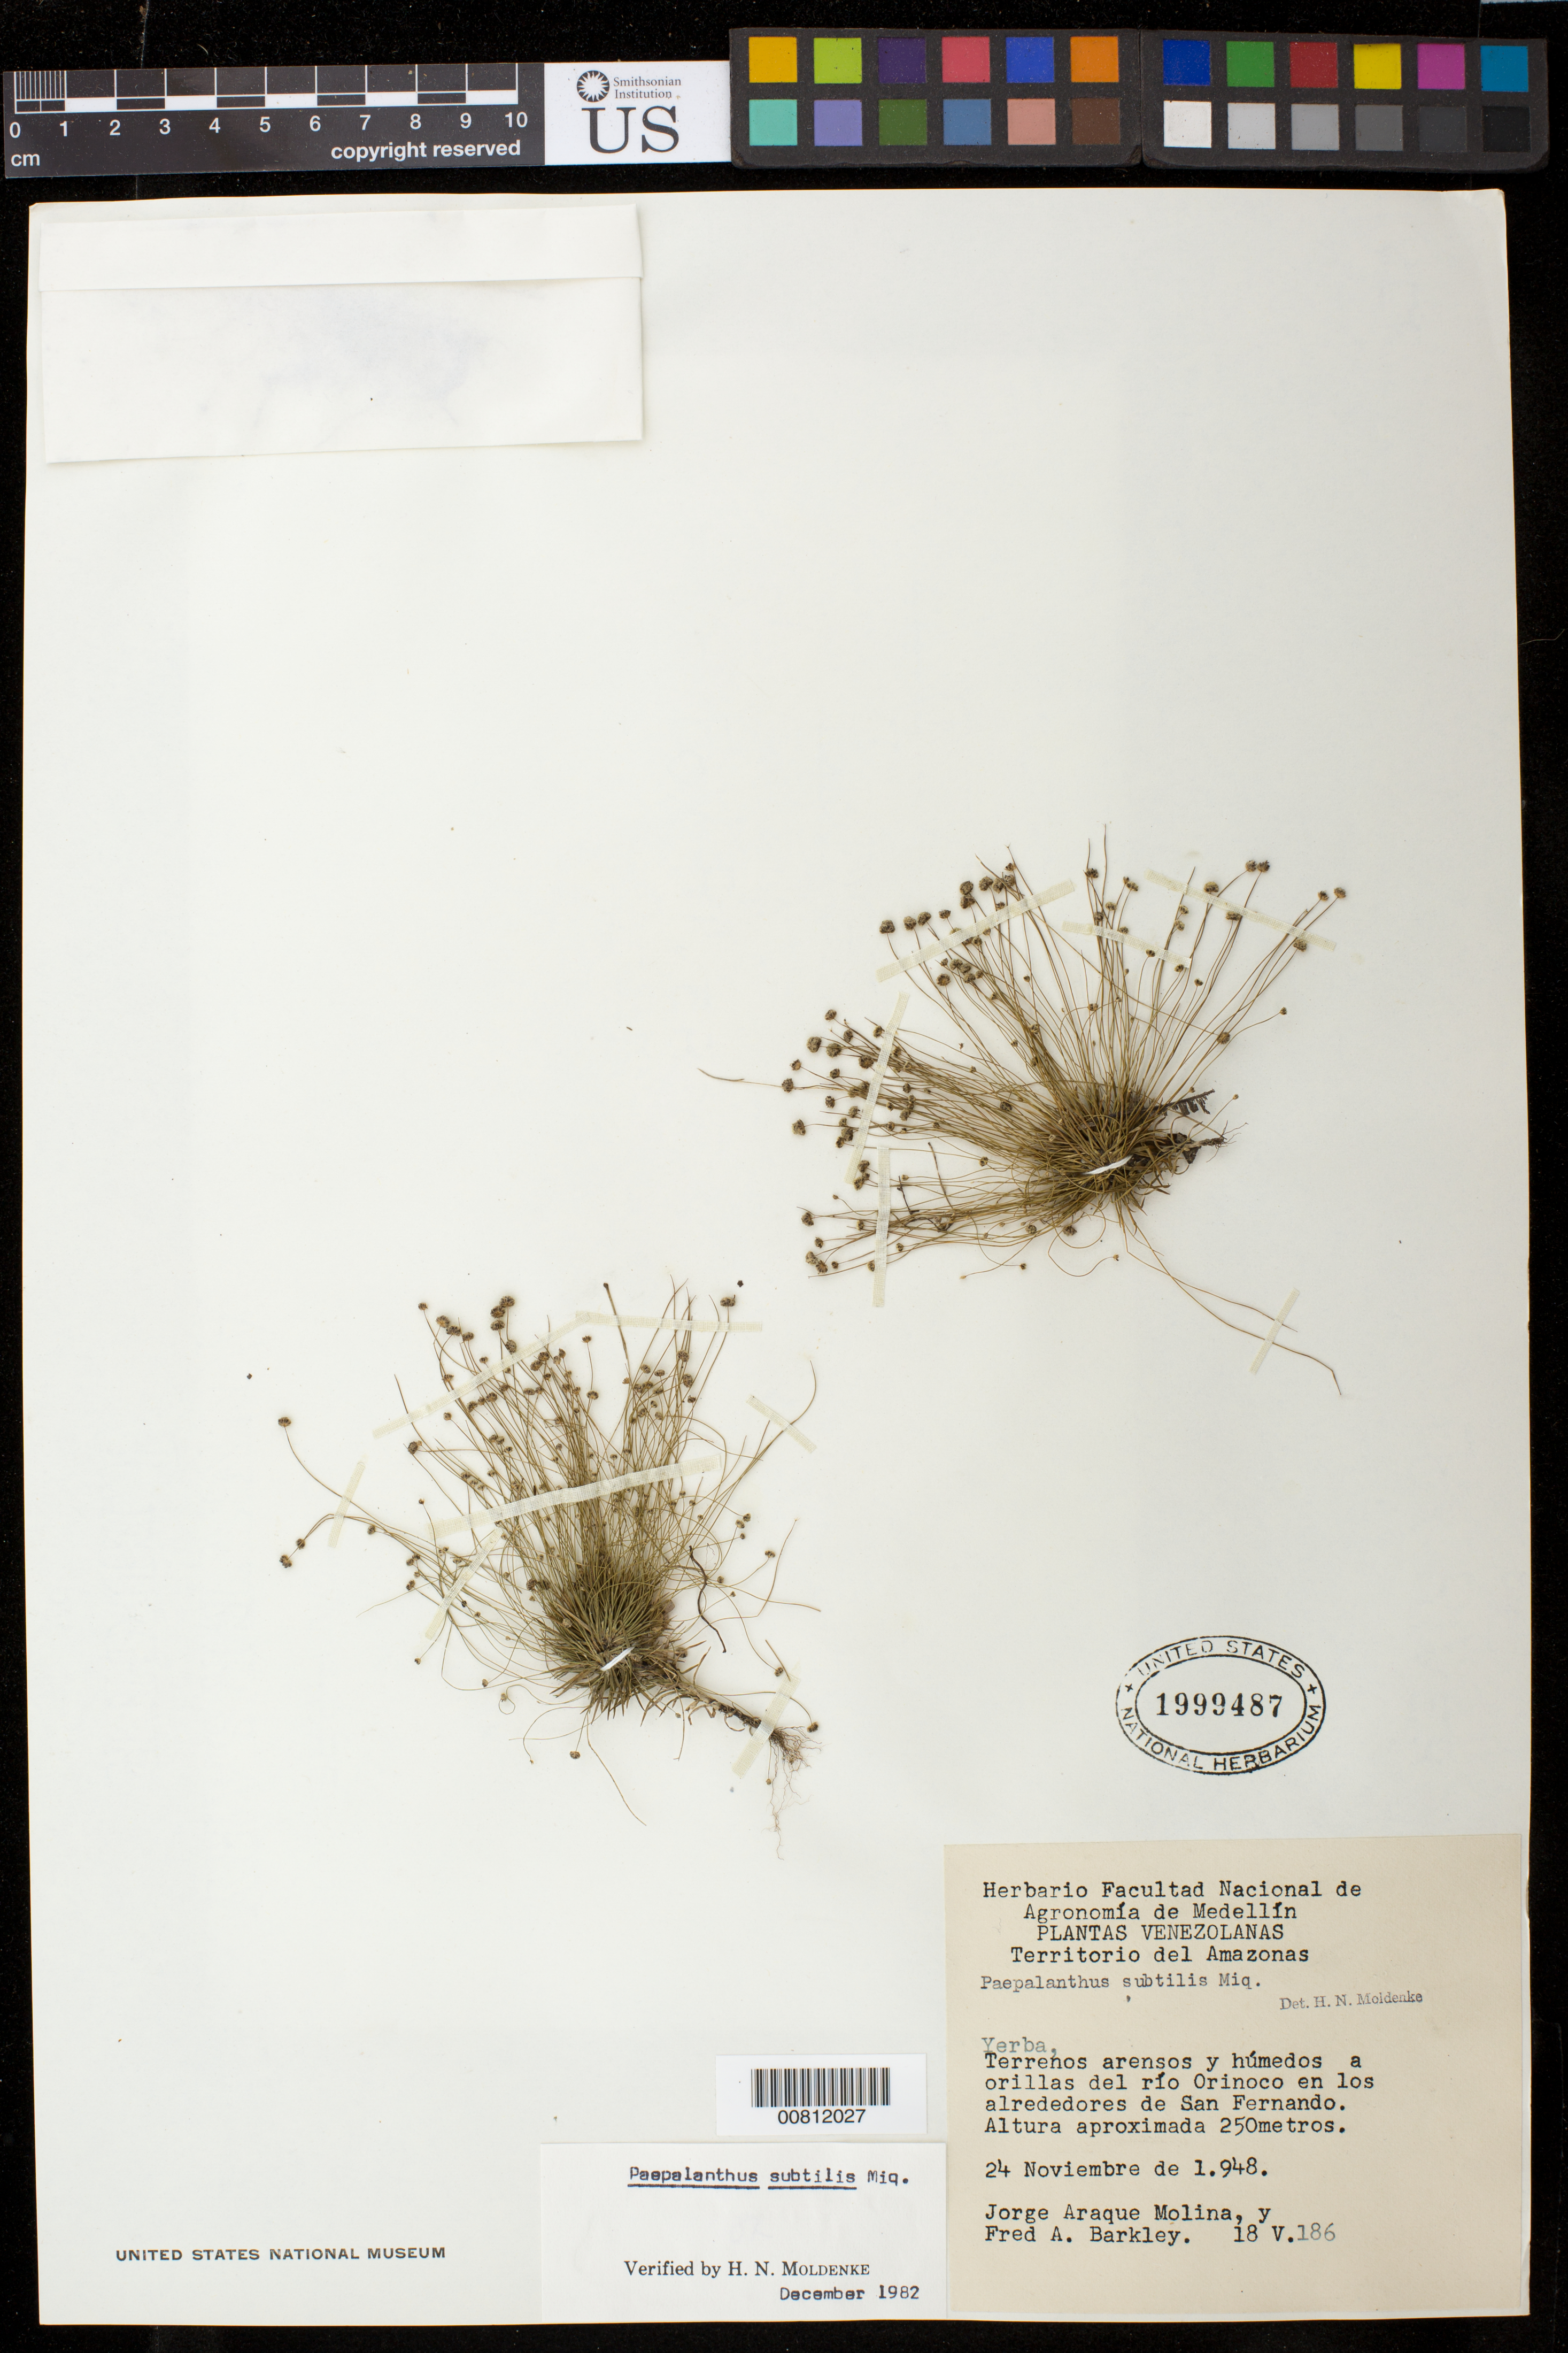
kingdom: Plantae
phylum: Tracheophyta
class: Liliopsida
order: Poales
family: Eriocaulaceae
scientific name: Giuliettia subtilis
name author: (Miq.) Andrino & Sano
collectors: J. A. Molina & F. A. Barkley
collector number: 18v 186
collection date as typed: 24-Nov-48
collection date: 1948-11-24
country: Venezuela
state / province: Amazonas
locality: Río Orinoco en los alrededores de San Fernando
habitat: Terrenos arenosos y húmedos a orillas del río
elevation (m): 250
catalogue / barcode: US 1999487